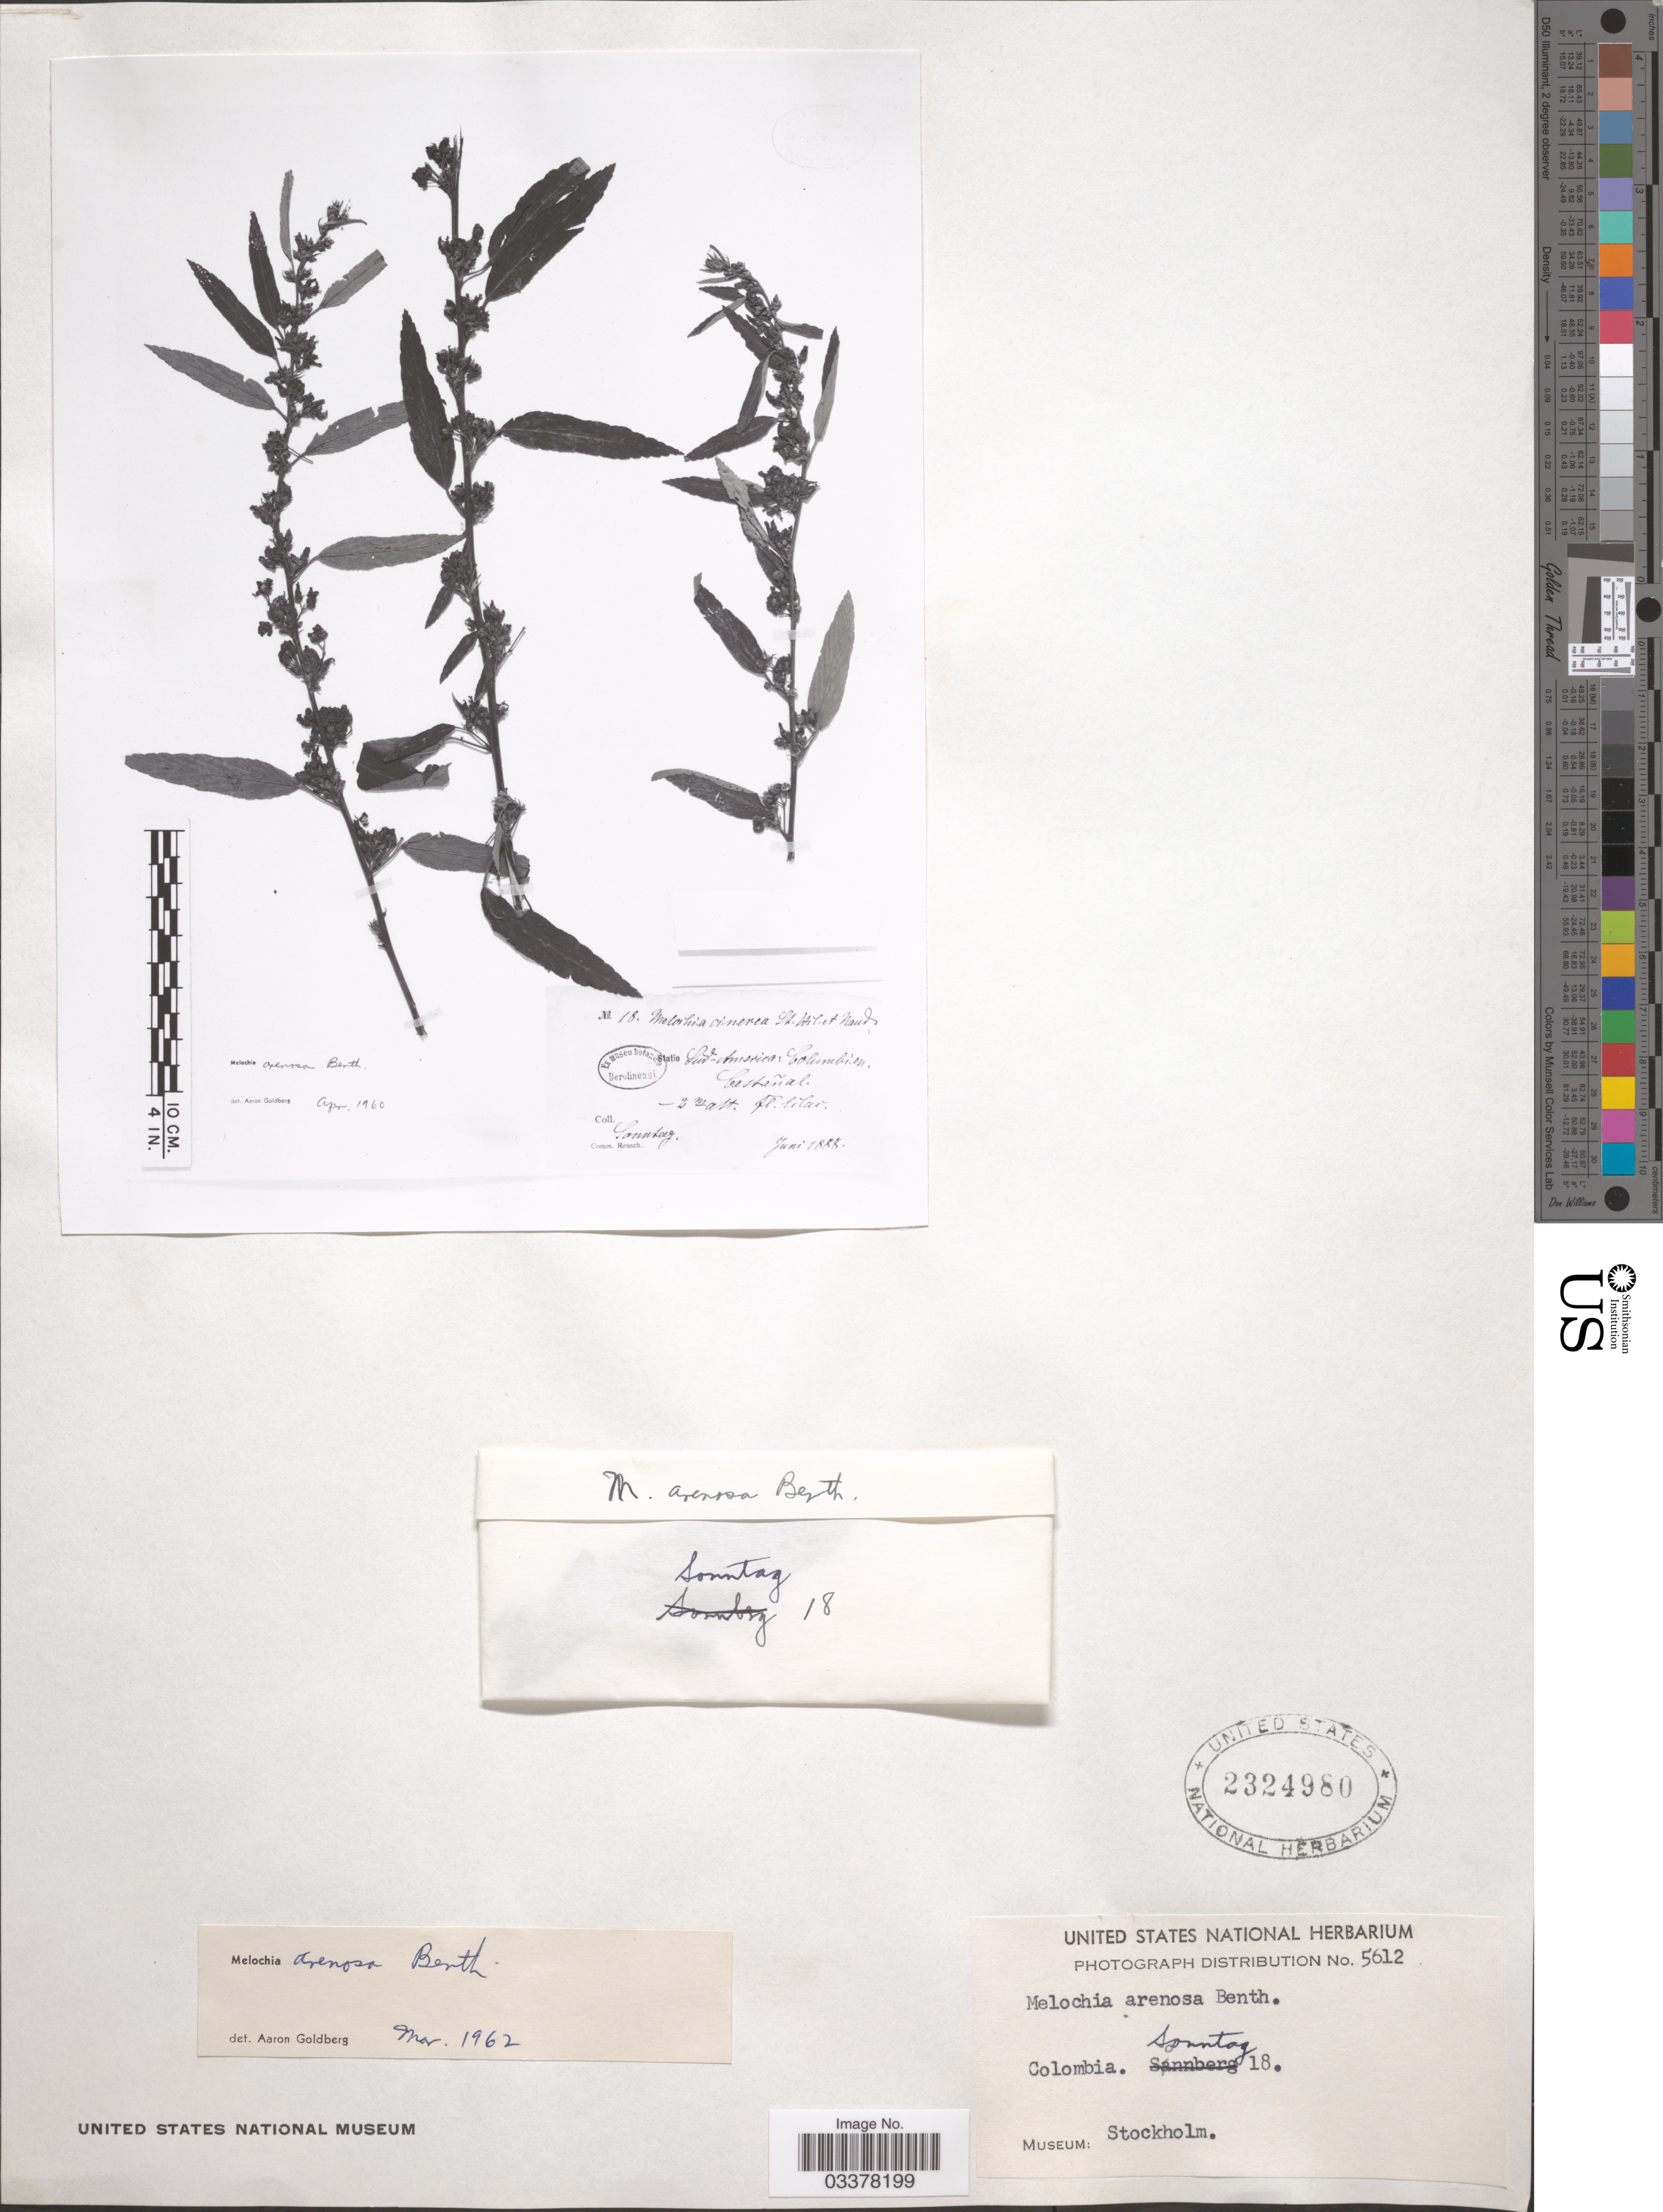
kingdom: Plantae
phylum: Tracheophyta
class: Magnoliopsida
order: Malvales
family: Malvaceae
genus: Melochia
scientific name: Melochia arenosa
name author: Benth.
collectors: -. Sonntag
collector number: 18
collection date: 1888-06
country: Colombia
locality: Statio Süd-America: Columbien. Castañal.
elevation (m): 2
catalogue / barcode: US 2324980